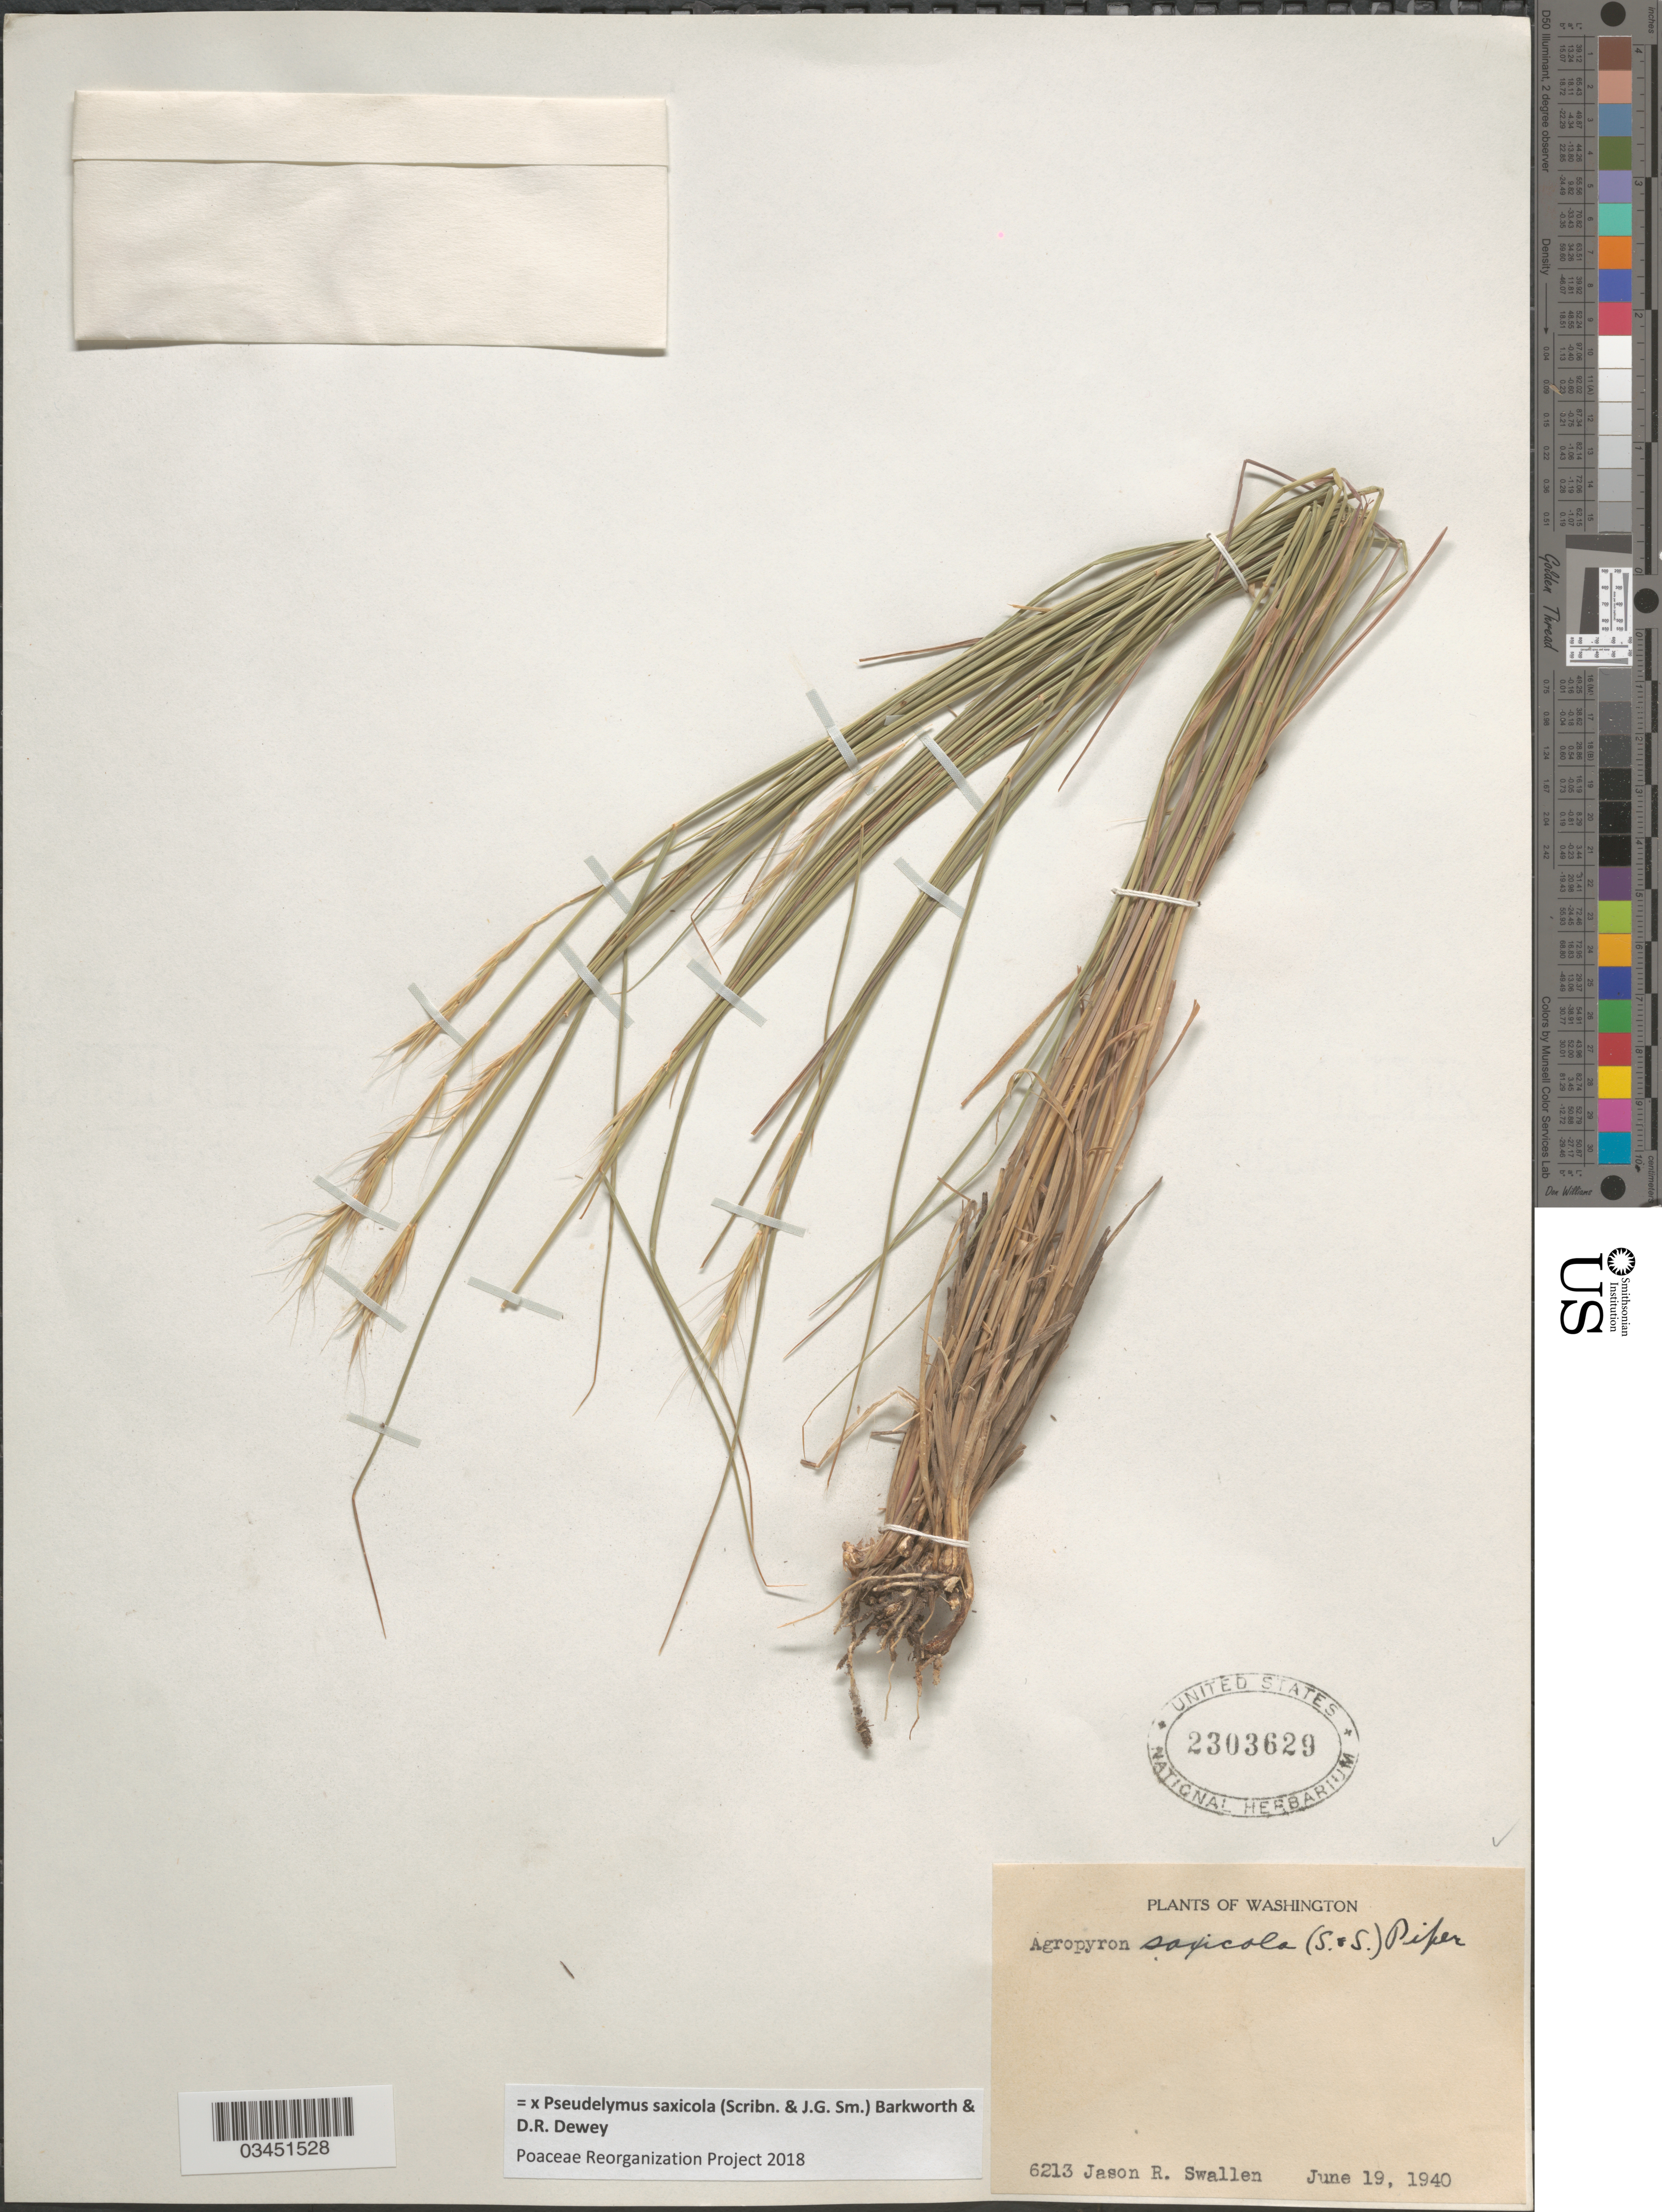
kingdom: Plantae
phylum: Tracheophyta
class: Liliopsida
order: Poales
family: Poaceae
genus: Pseudelymus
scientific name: x Pseudelymus saxicola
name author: (Scribn. & J.G. Sm.) Barkworth & Dewey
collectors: J. R. Swallen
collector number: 6213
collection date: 1940-06-19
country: United States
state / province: Washington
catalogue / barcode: US 2303629